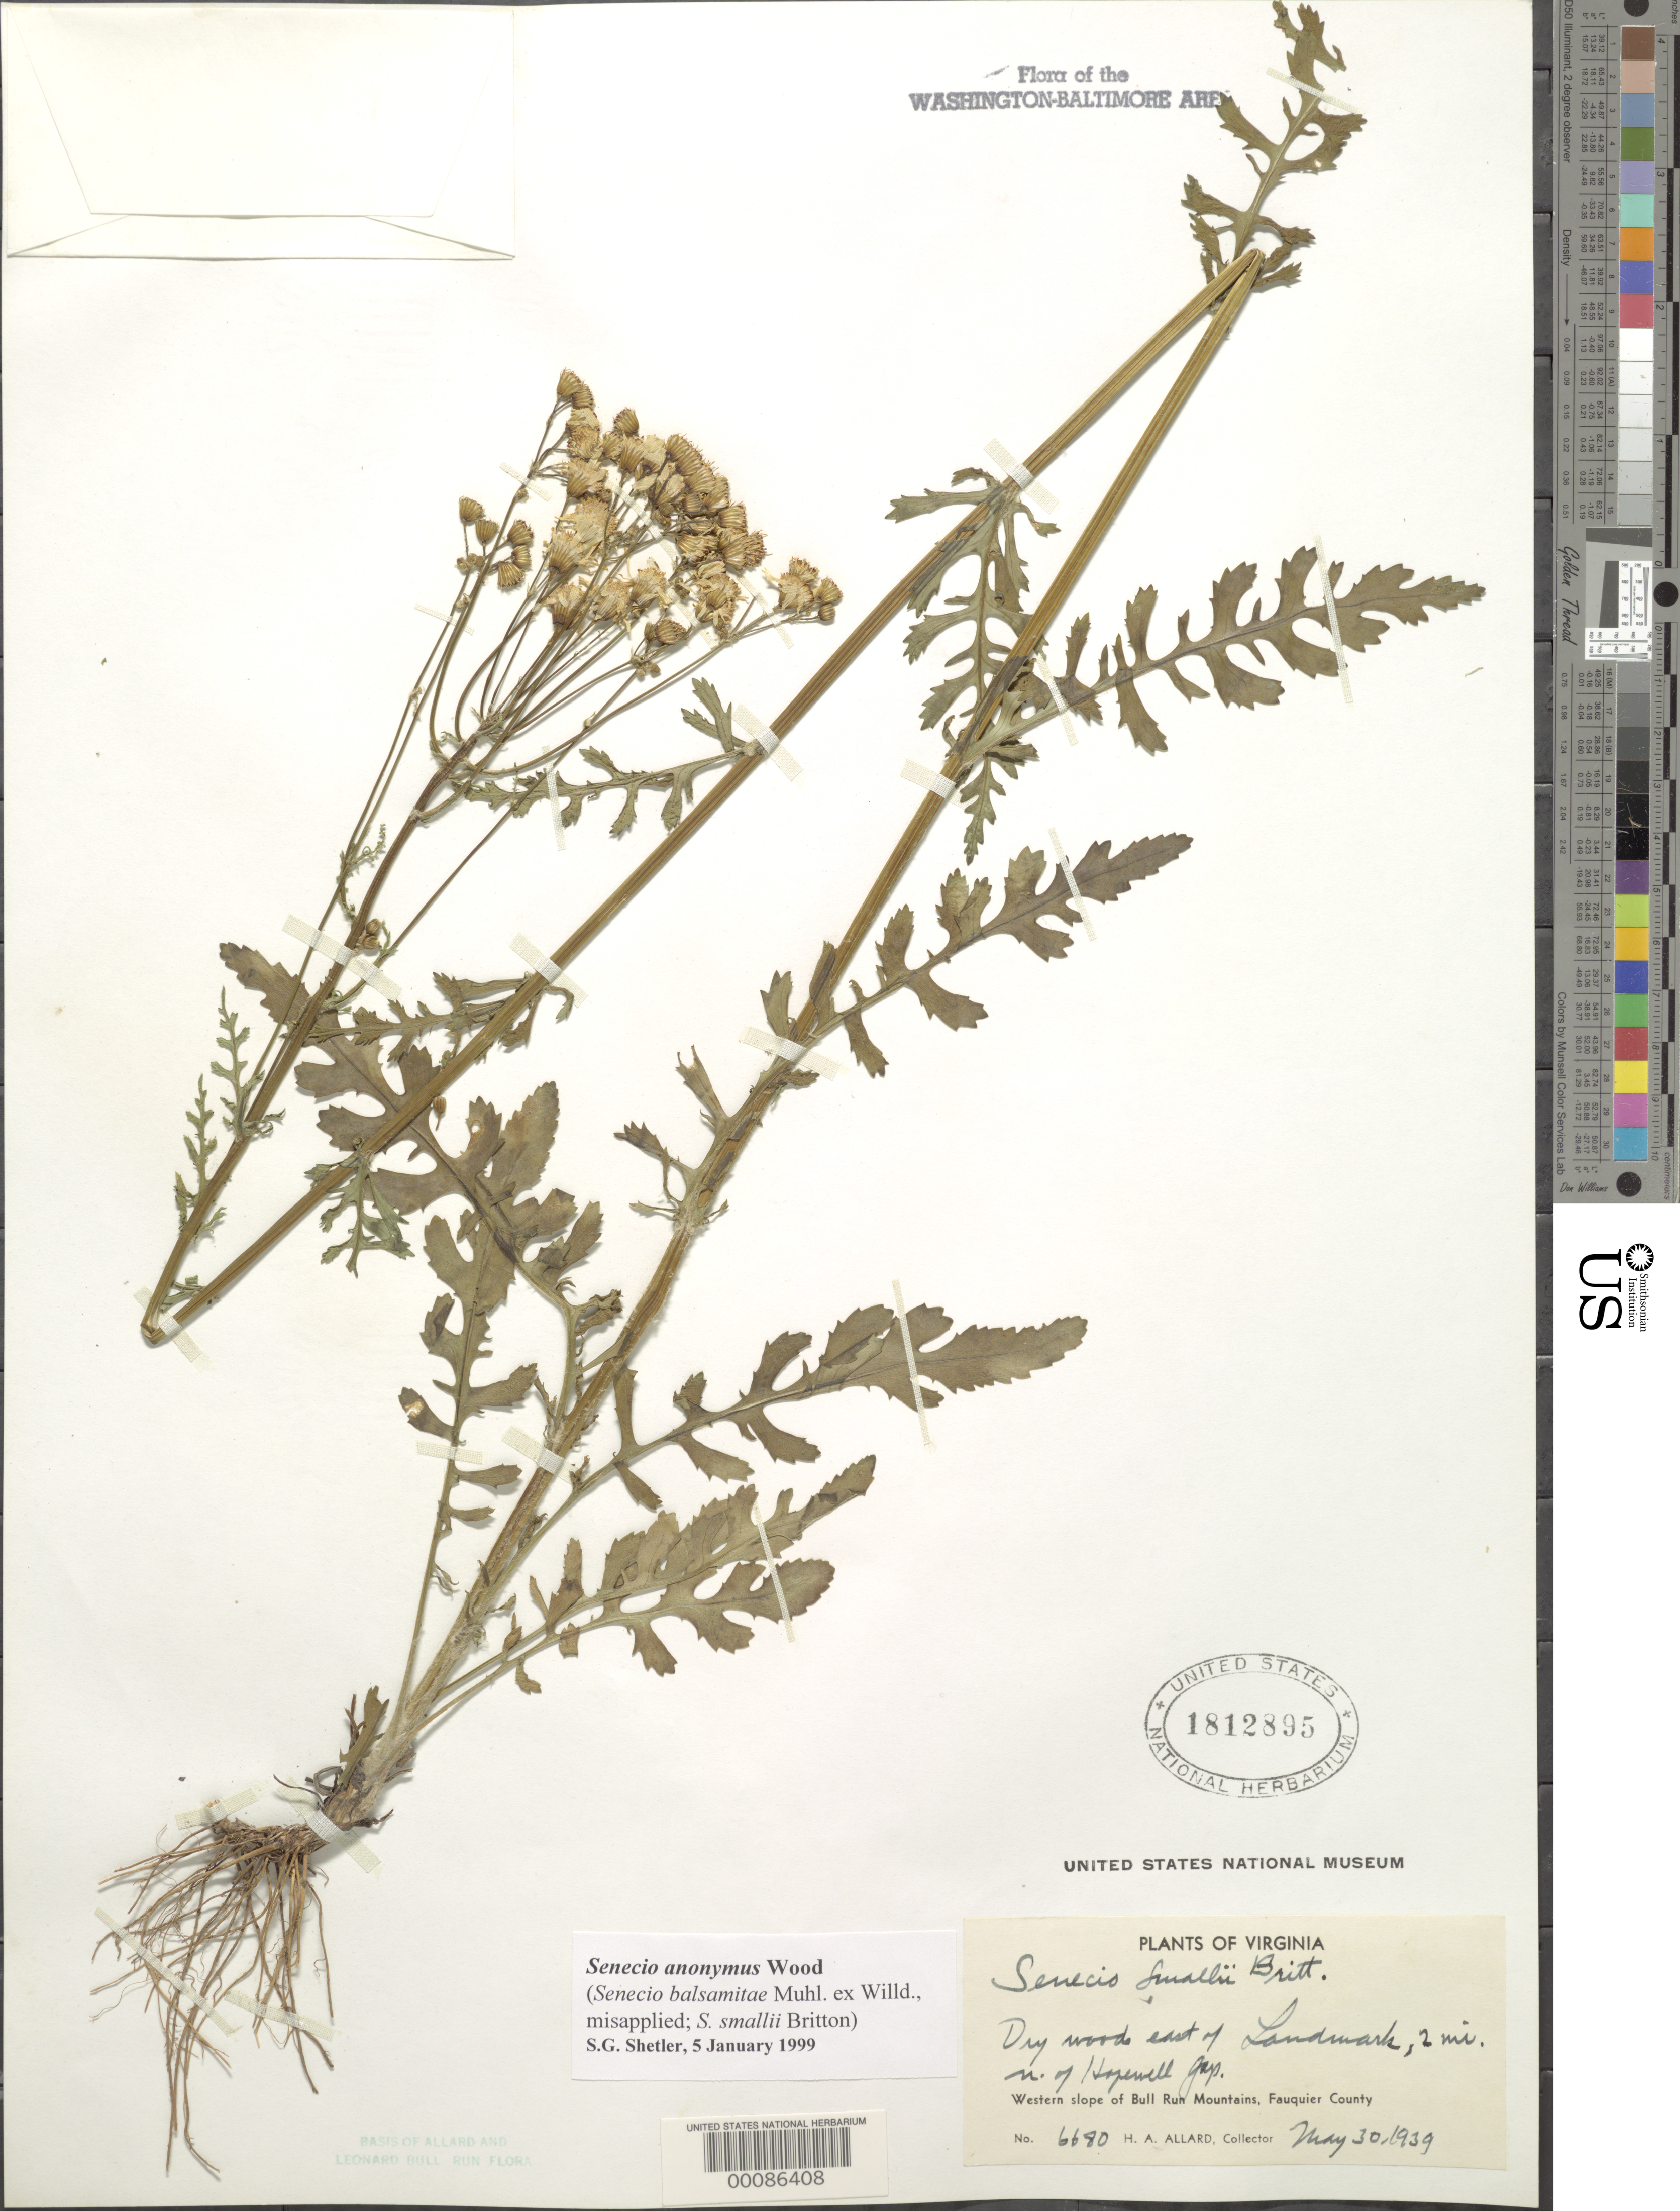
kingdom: Plantae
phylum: Tracheophyta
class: Magnoliopsida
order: Asterales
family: Asteraceae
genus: Packera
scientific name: Packera anonyma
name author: (Alph. Wood) W.A. Weber & Á. Löve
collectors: H. A. Allard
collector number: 6680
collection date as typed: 30 May 1939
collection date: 1939-05-30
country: United States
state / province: Virginia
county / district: Fauquier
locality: East of Landmark north of Hopewell Gap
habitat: Dry woods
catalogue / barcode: US 1812895